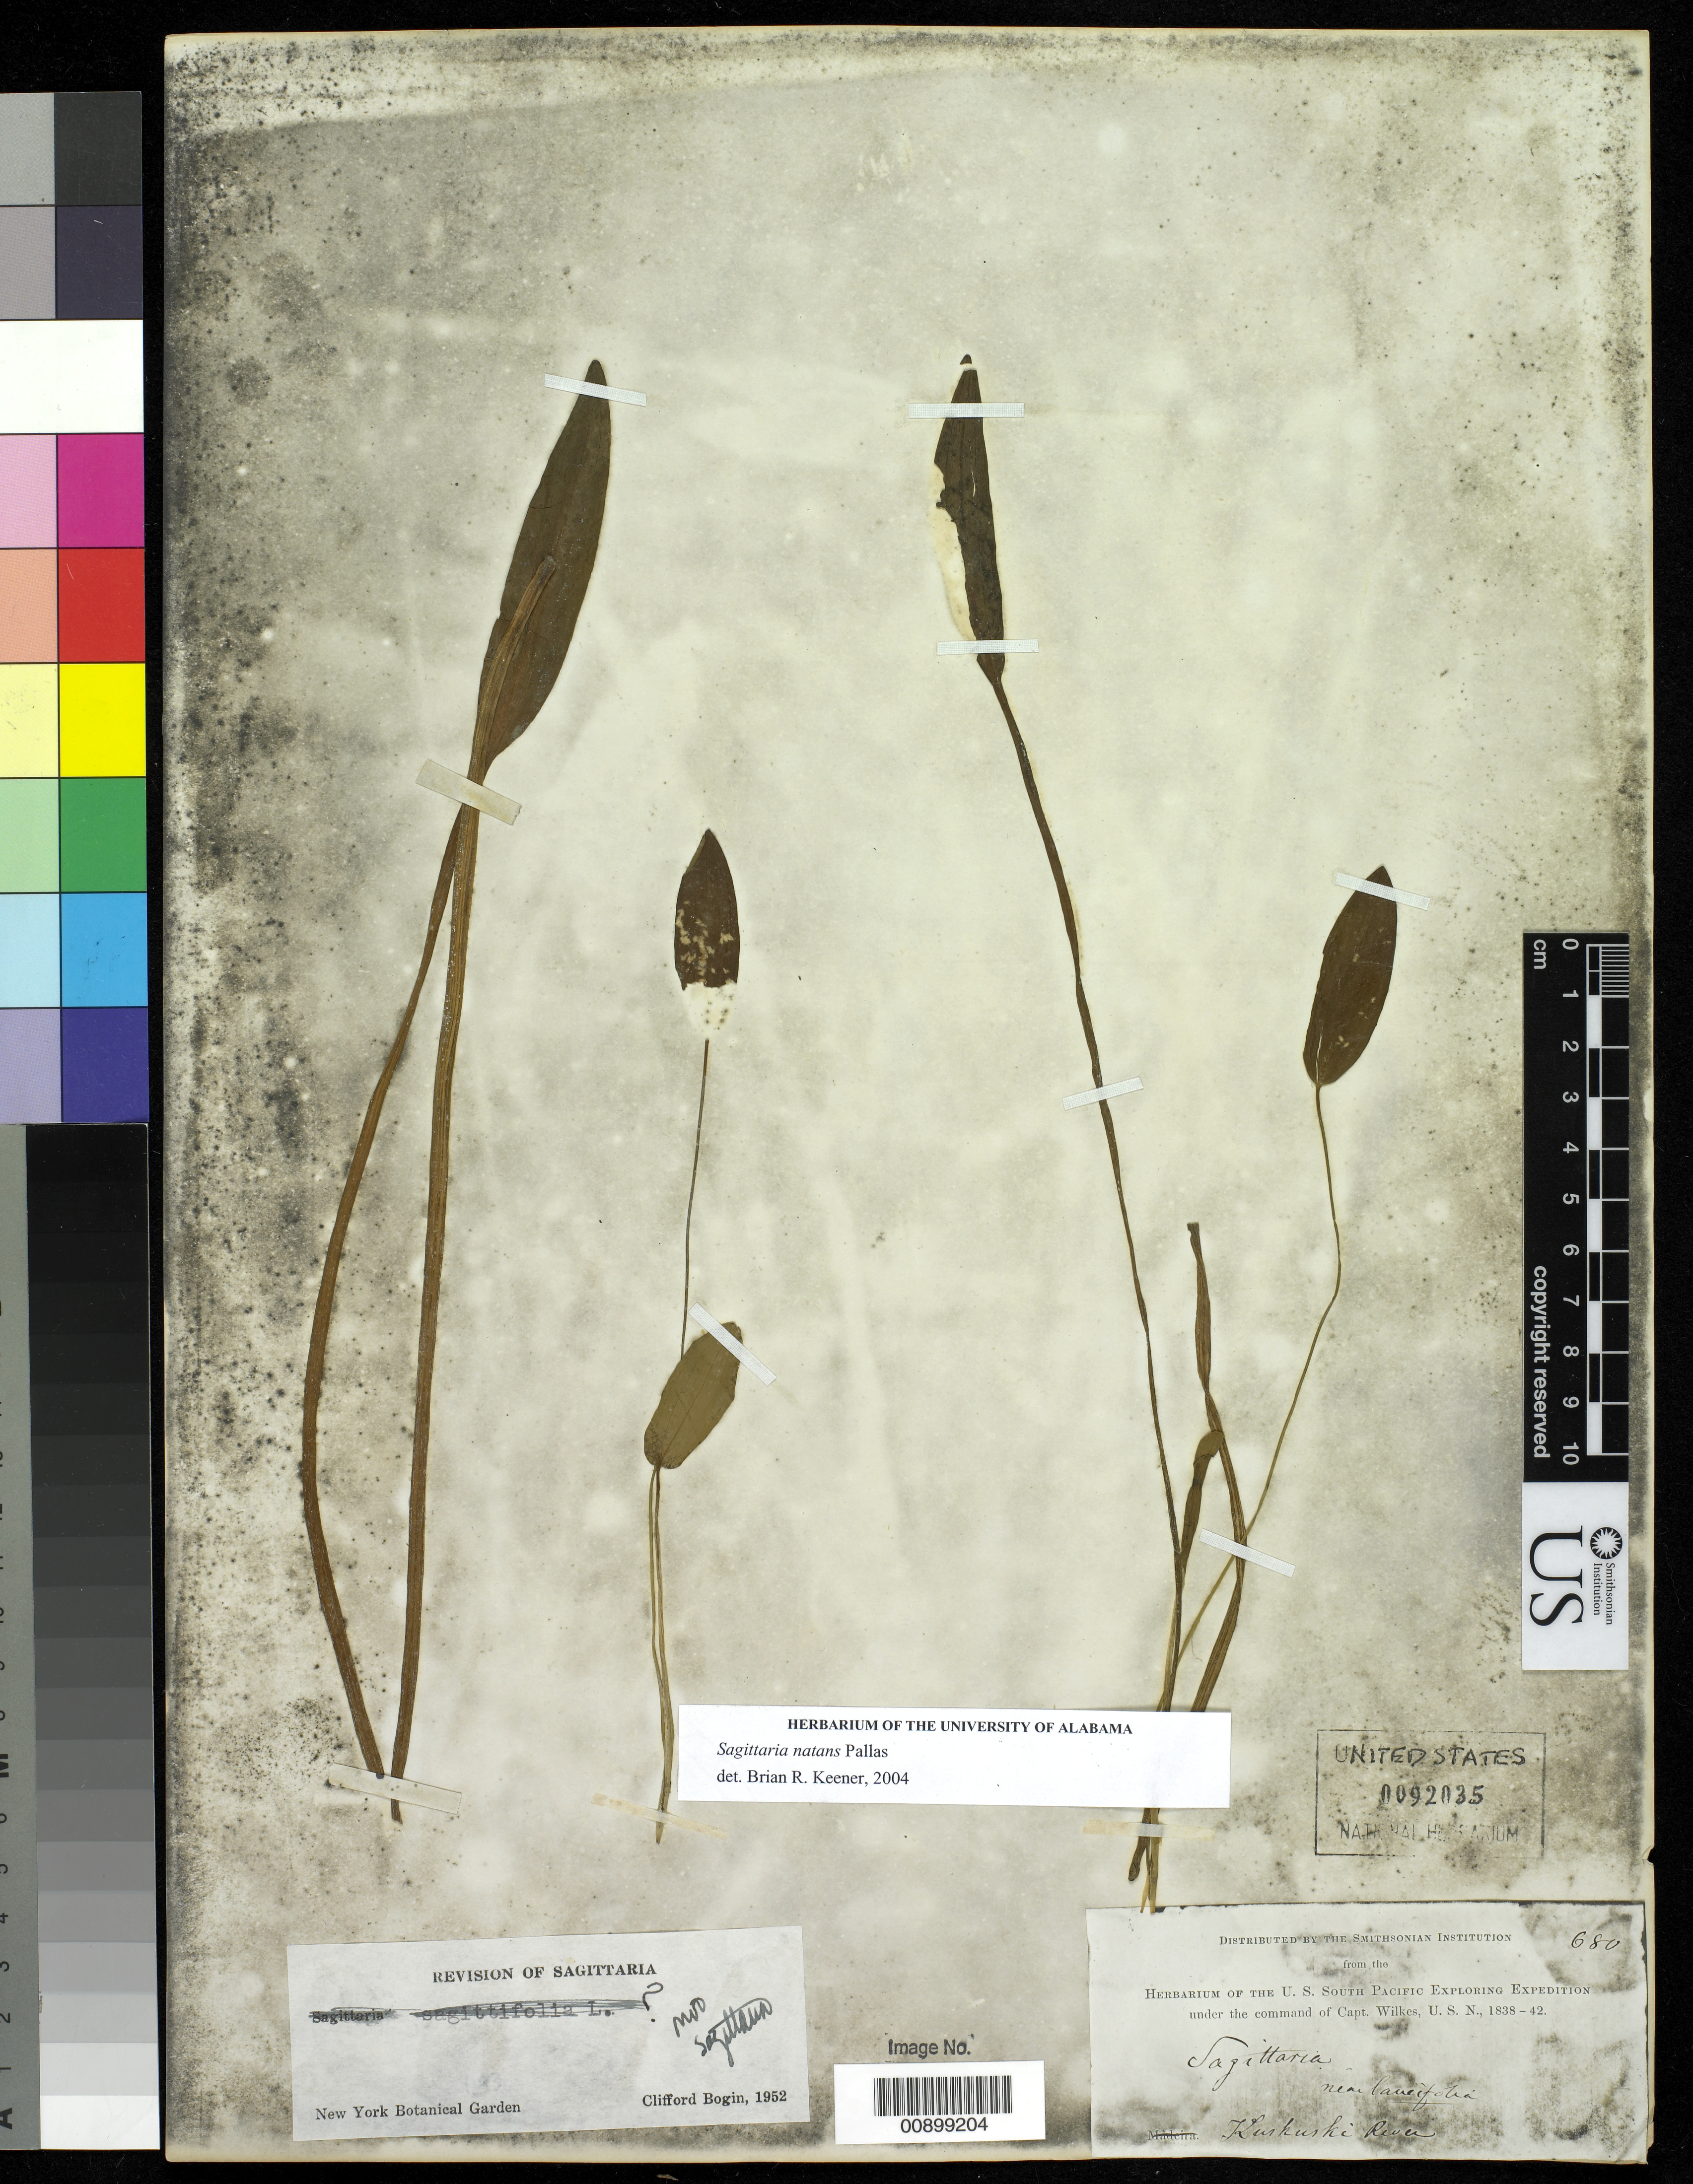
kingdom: Plantae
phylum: Tracheophyta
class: Liliopsida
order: Alismatales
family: Alismataceae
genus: Sagittaria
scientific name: Sagittaria natans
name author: Pall.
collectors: Wilkes Explor. Exped.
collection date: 1838/1842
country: United States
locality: Kurkuski River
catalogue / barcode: US 92035